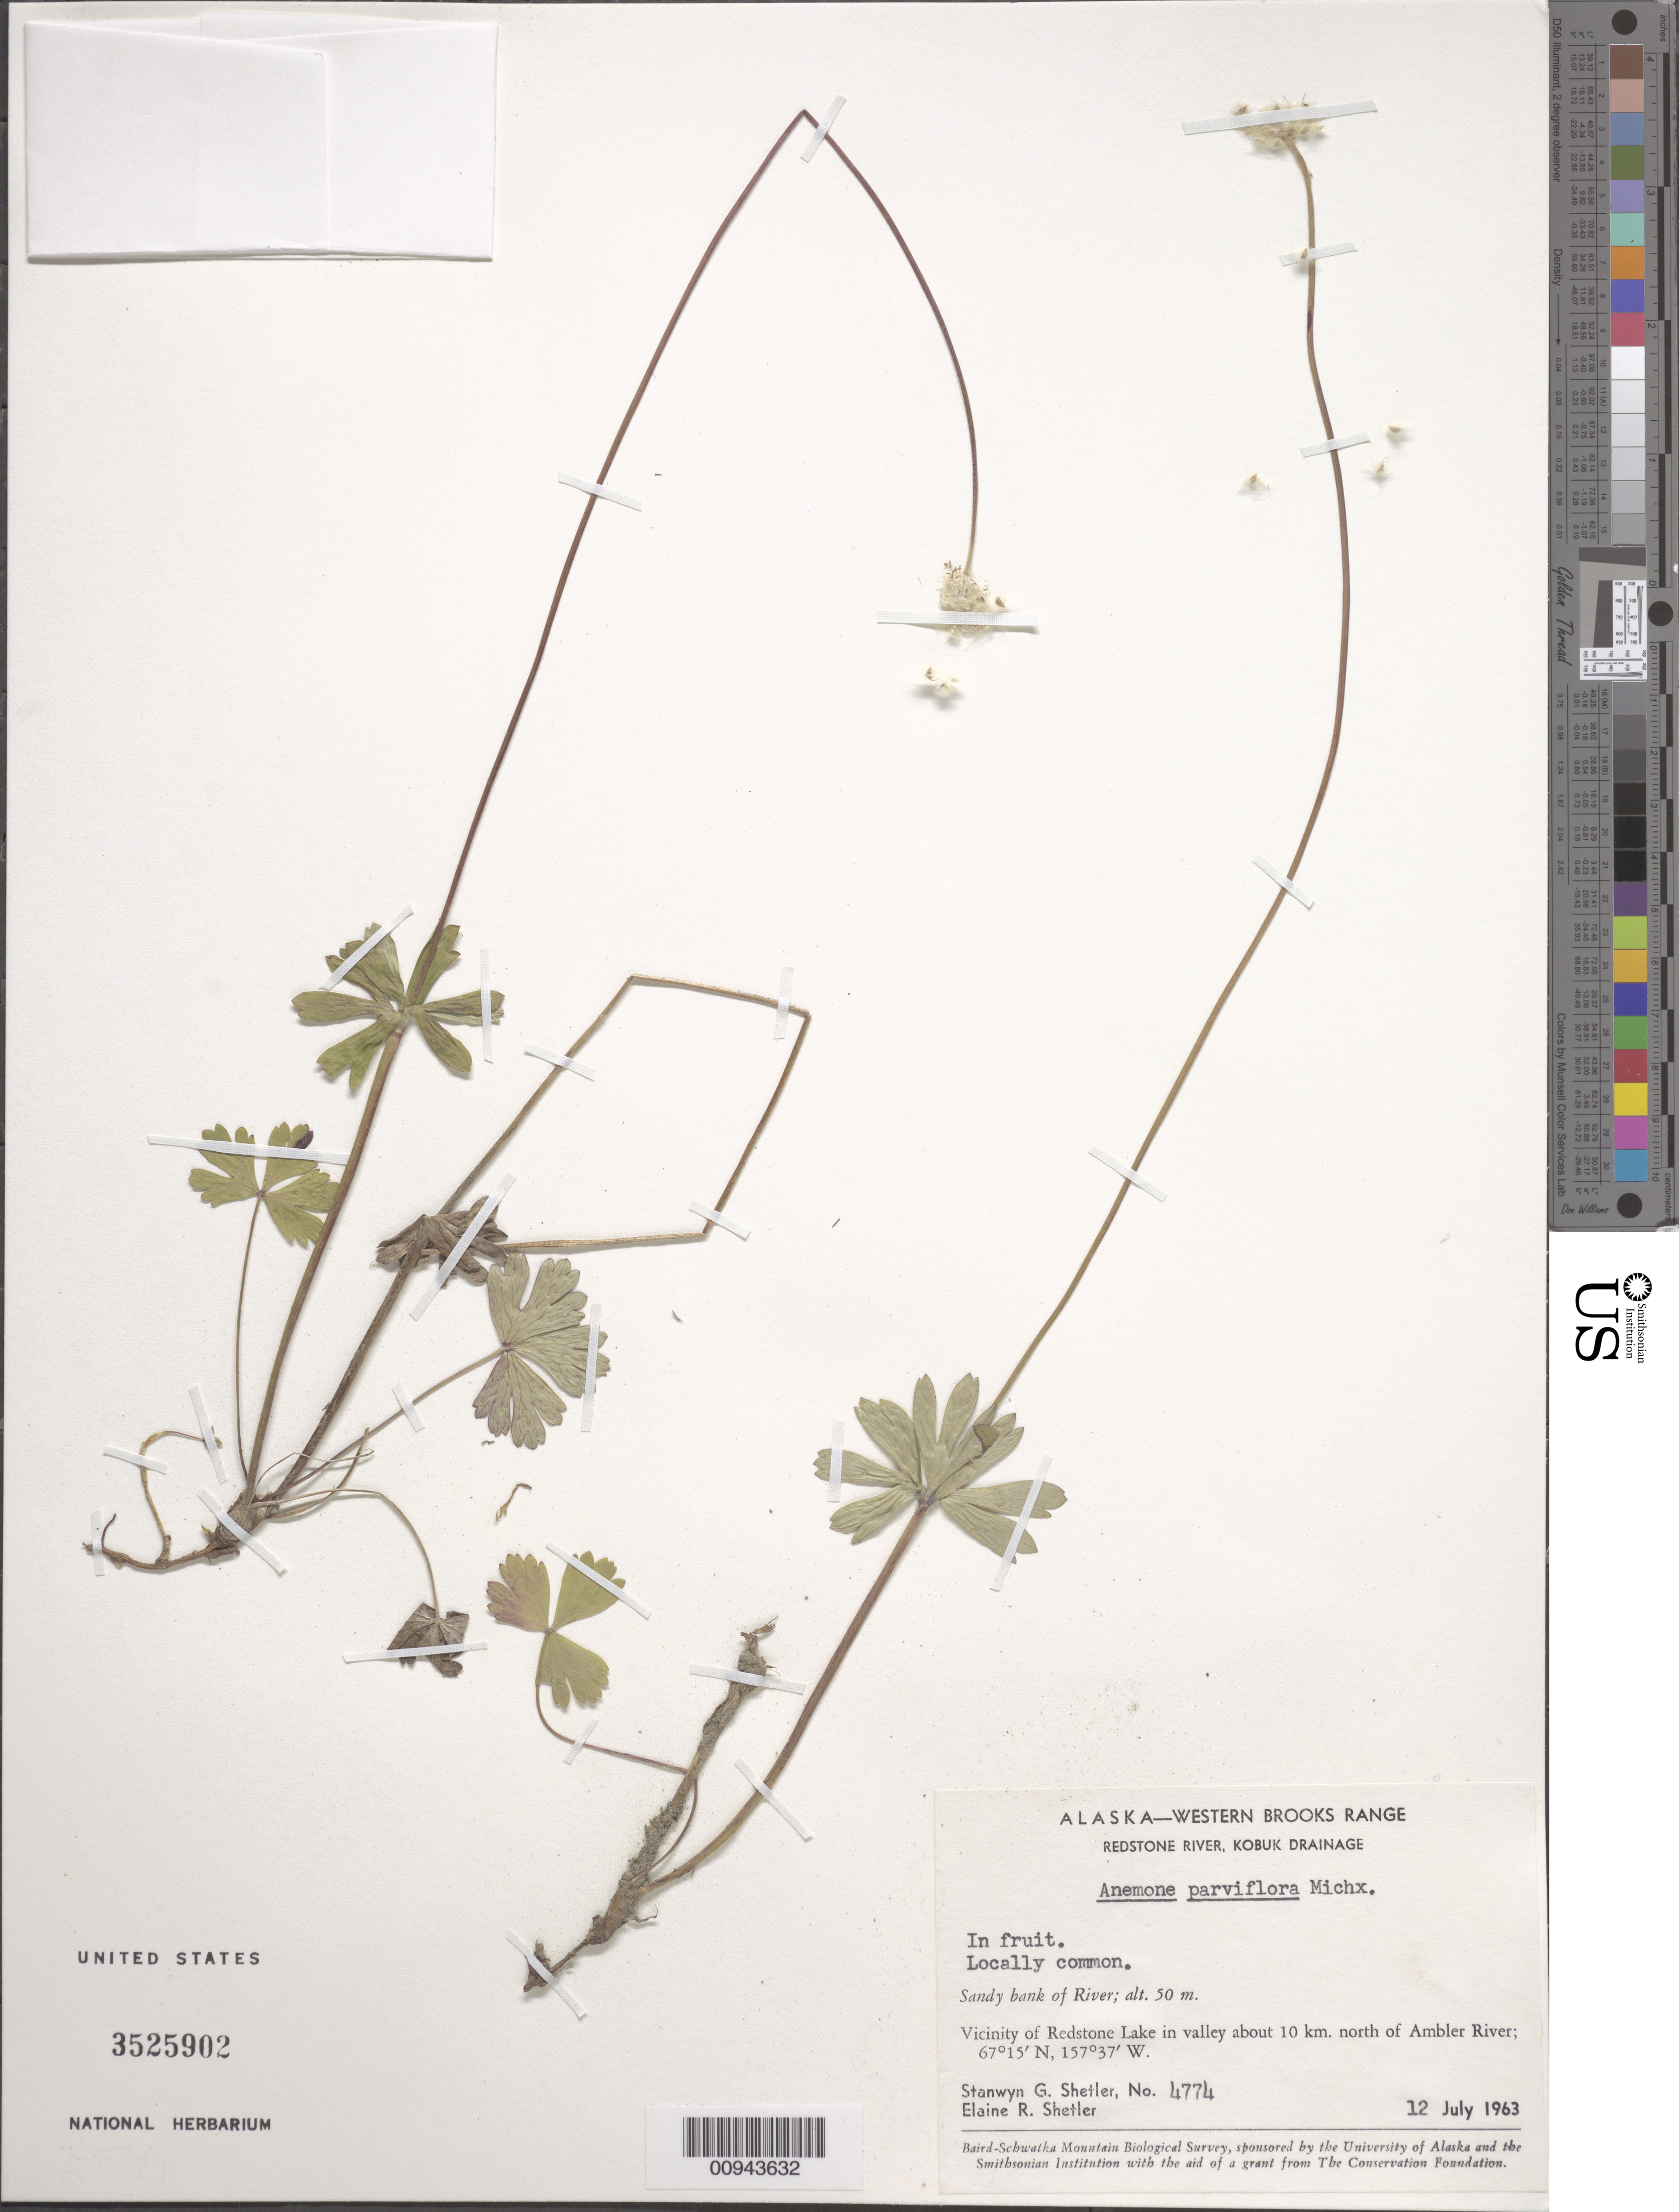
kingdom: Plantae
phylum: Tracheophyta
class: Magnoliopsida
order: Ranunculales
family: Ranunculaceae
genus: Anemone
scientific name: Anemone parviflora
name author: Michx.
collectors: S. Shetler & E. R. Shetler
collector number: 4774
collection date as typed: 12 Jul 1963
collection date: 1963-07-12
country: United States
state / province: Alaska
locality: Vicinity of Redstone Lake in valley about 10 km. north of Ambler River. Western Brooks Range, Redstone River, Kobuk Drainage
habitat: Sandy bank of River.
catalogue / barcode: US 3525902